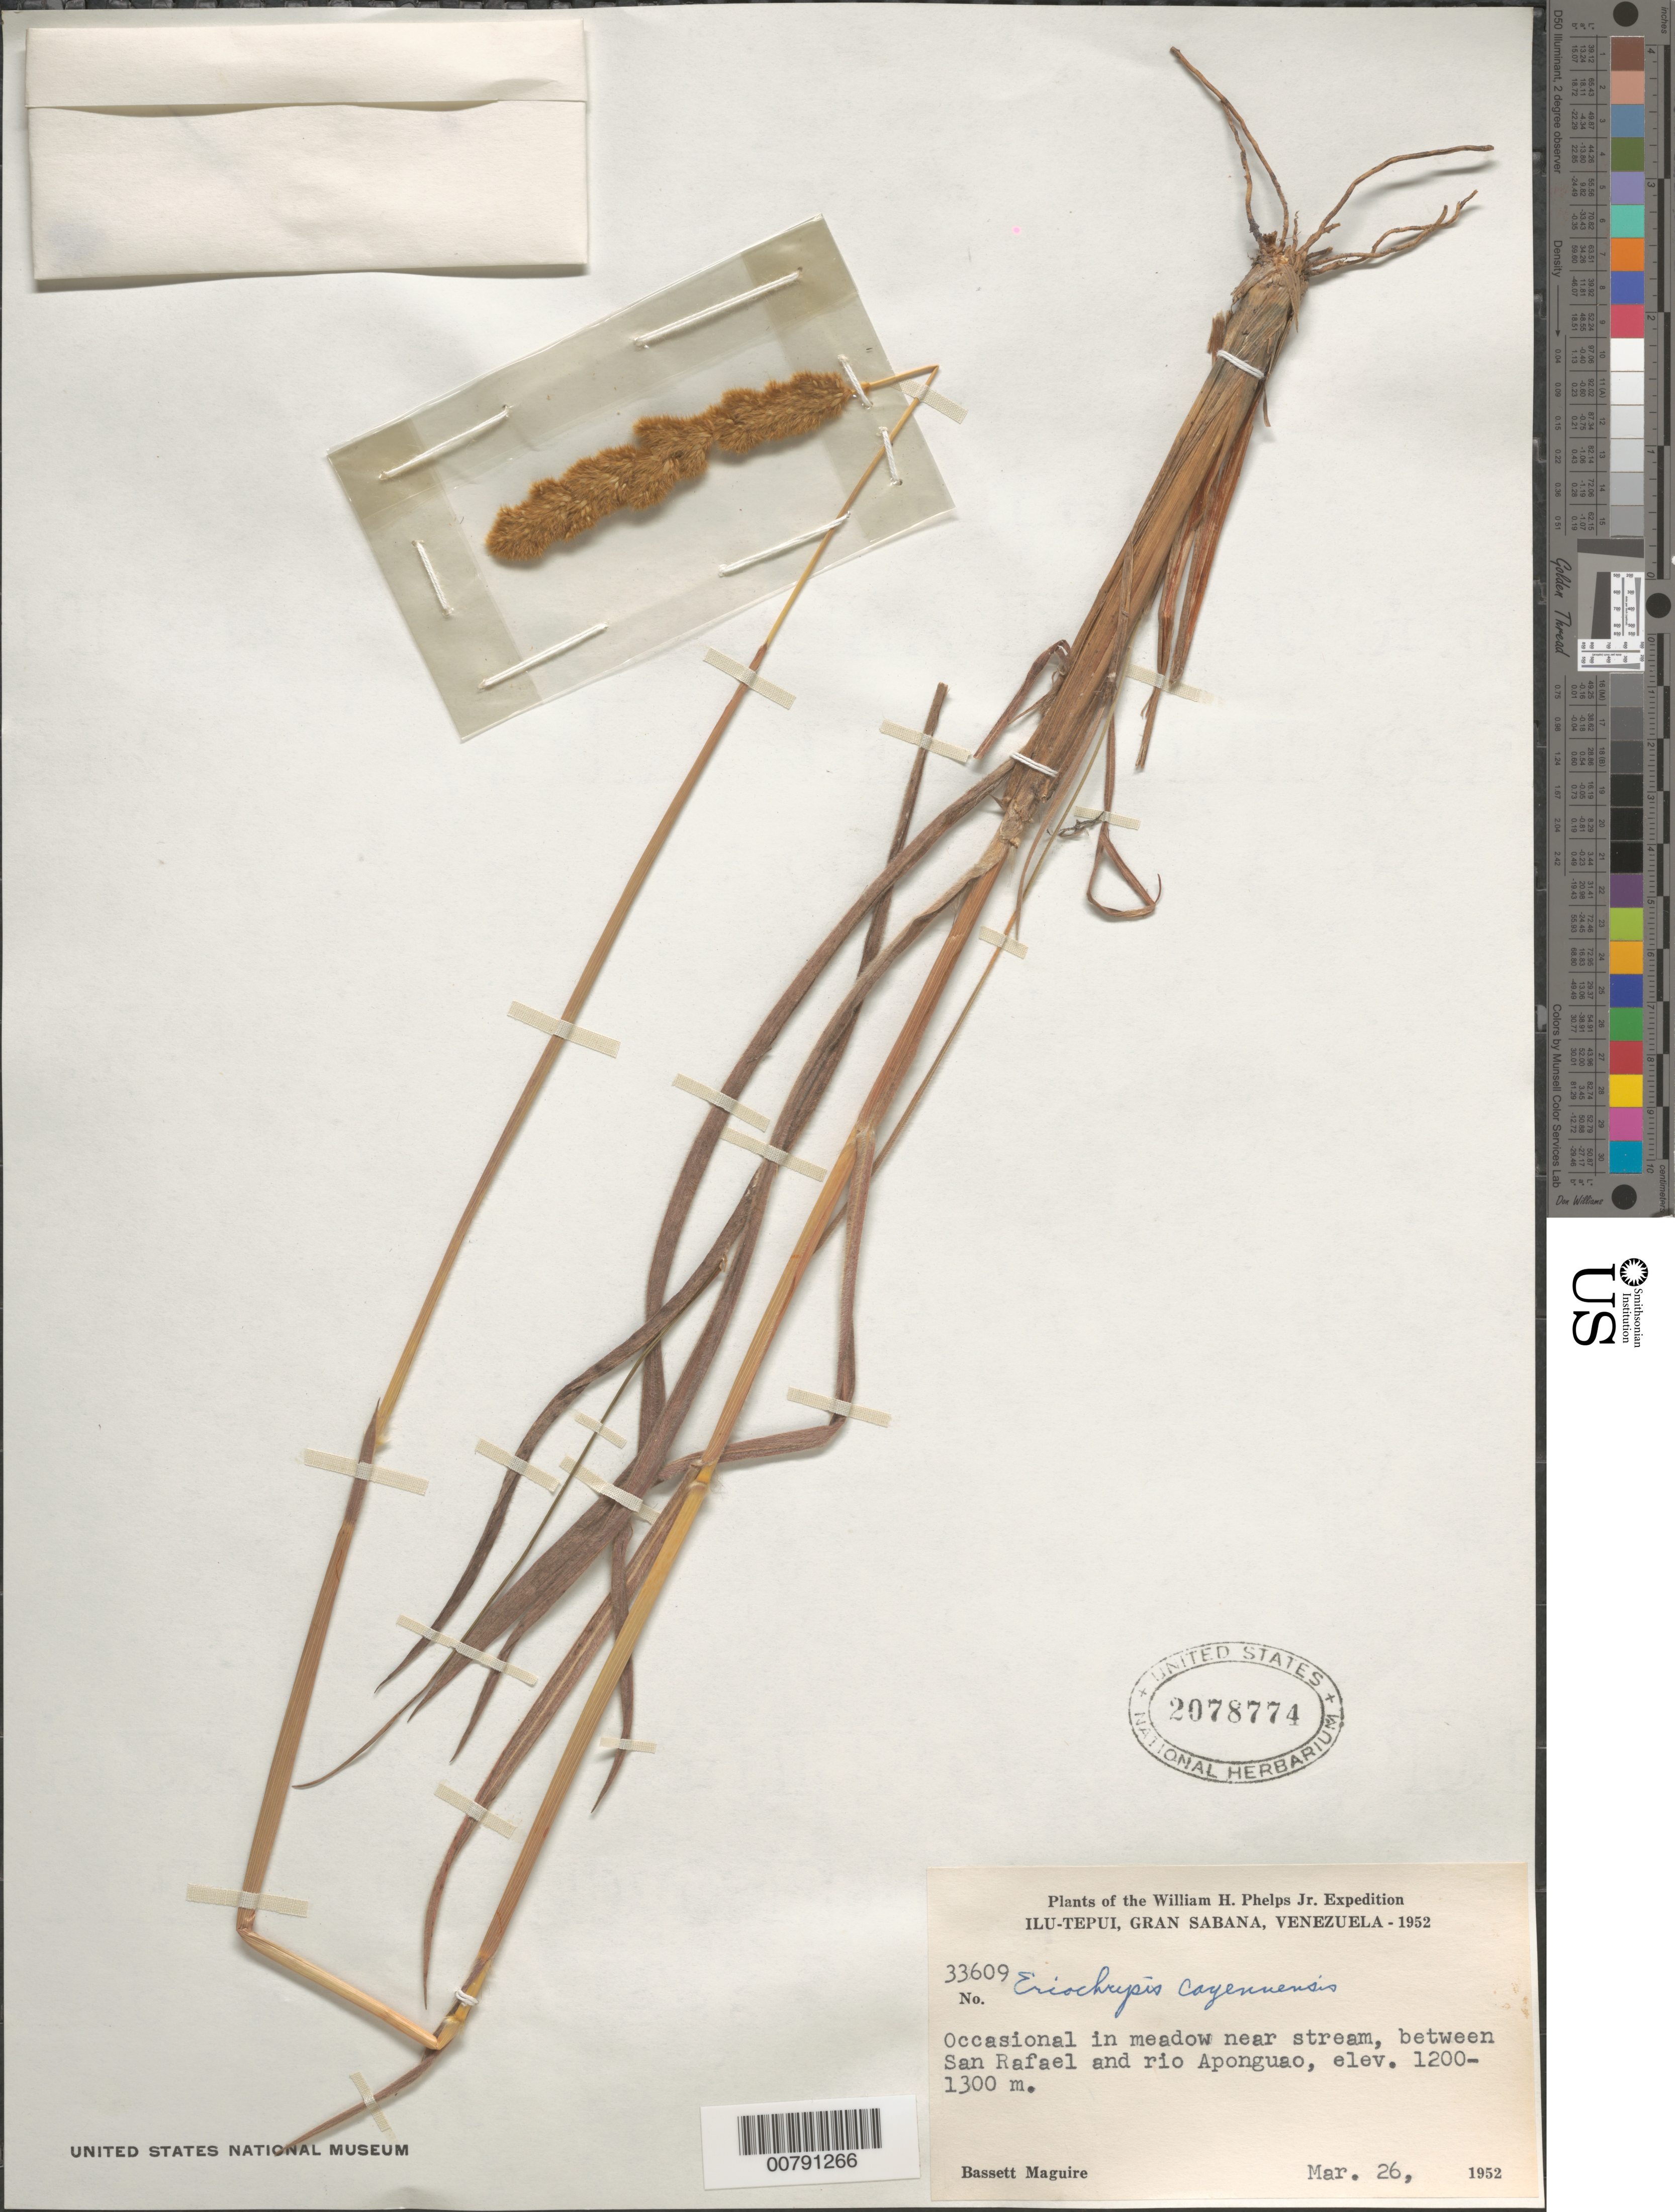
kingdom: Plantae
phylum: Tracheophyta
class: Liliopsida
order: Poales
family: Poaceae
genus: Eriochrysis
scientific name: Eriochrysis cayennensis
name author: P. Beauv.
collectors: B. Maguire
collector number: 33609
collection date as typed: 26-Mar-52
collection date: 1952-03-26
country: Venezuela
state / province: Bolívar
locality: Gran Sabana, Ilu-tepuí, between San Rafael and Enemasic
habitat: Meadow near stream, savanna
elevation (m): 1200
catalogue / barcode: US 2078774